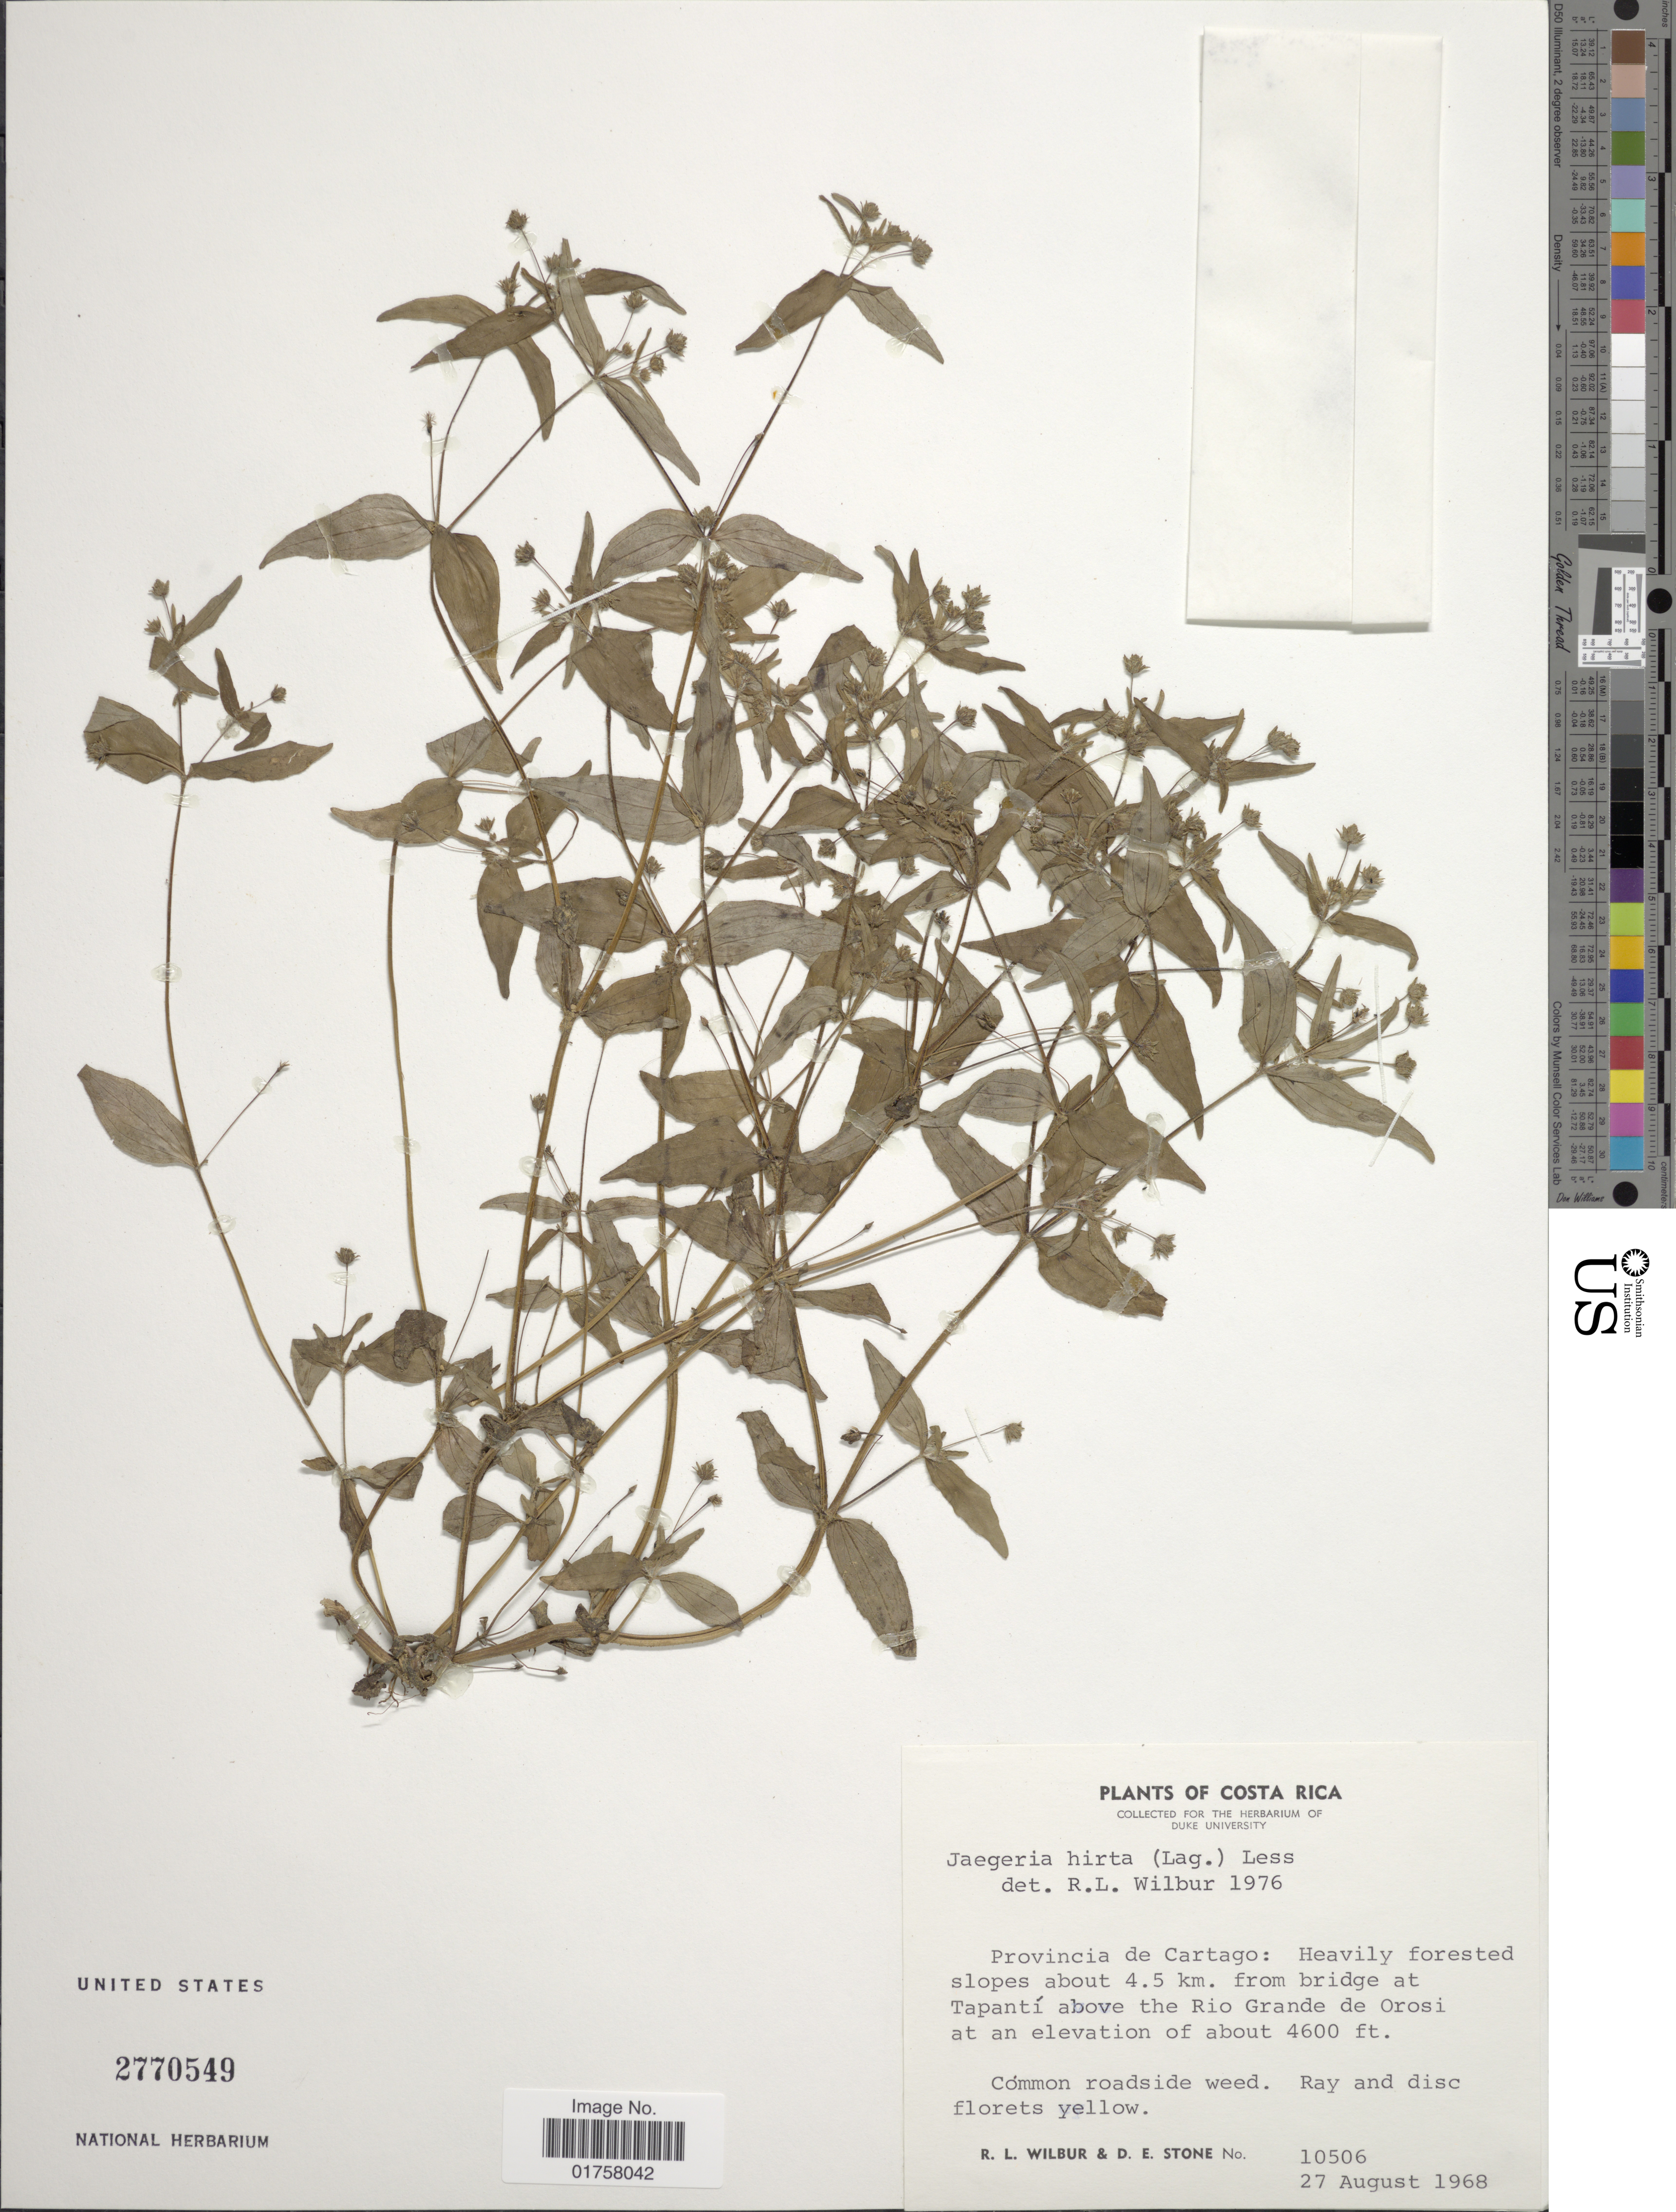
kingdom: Plantae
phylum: Tracheophyta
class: Magnoliopsida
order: Asterales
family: Asteraceae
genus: Jaegeria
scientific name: Jaegeria hirta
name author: (Lag.) Less.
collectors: R. L. Wilbur & D. E. Stone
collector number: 10506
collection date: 1968-08-27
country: Costa Rica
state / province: Cartago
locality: Heavily forested slopes about 4.5 km. from bridge at Tapantí, above the Rio Grande de Orosi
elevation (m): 1402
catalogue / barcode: US 2770549